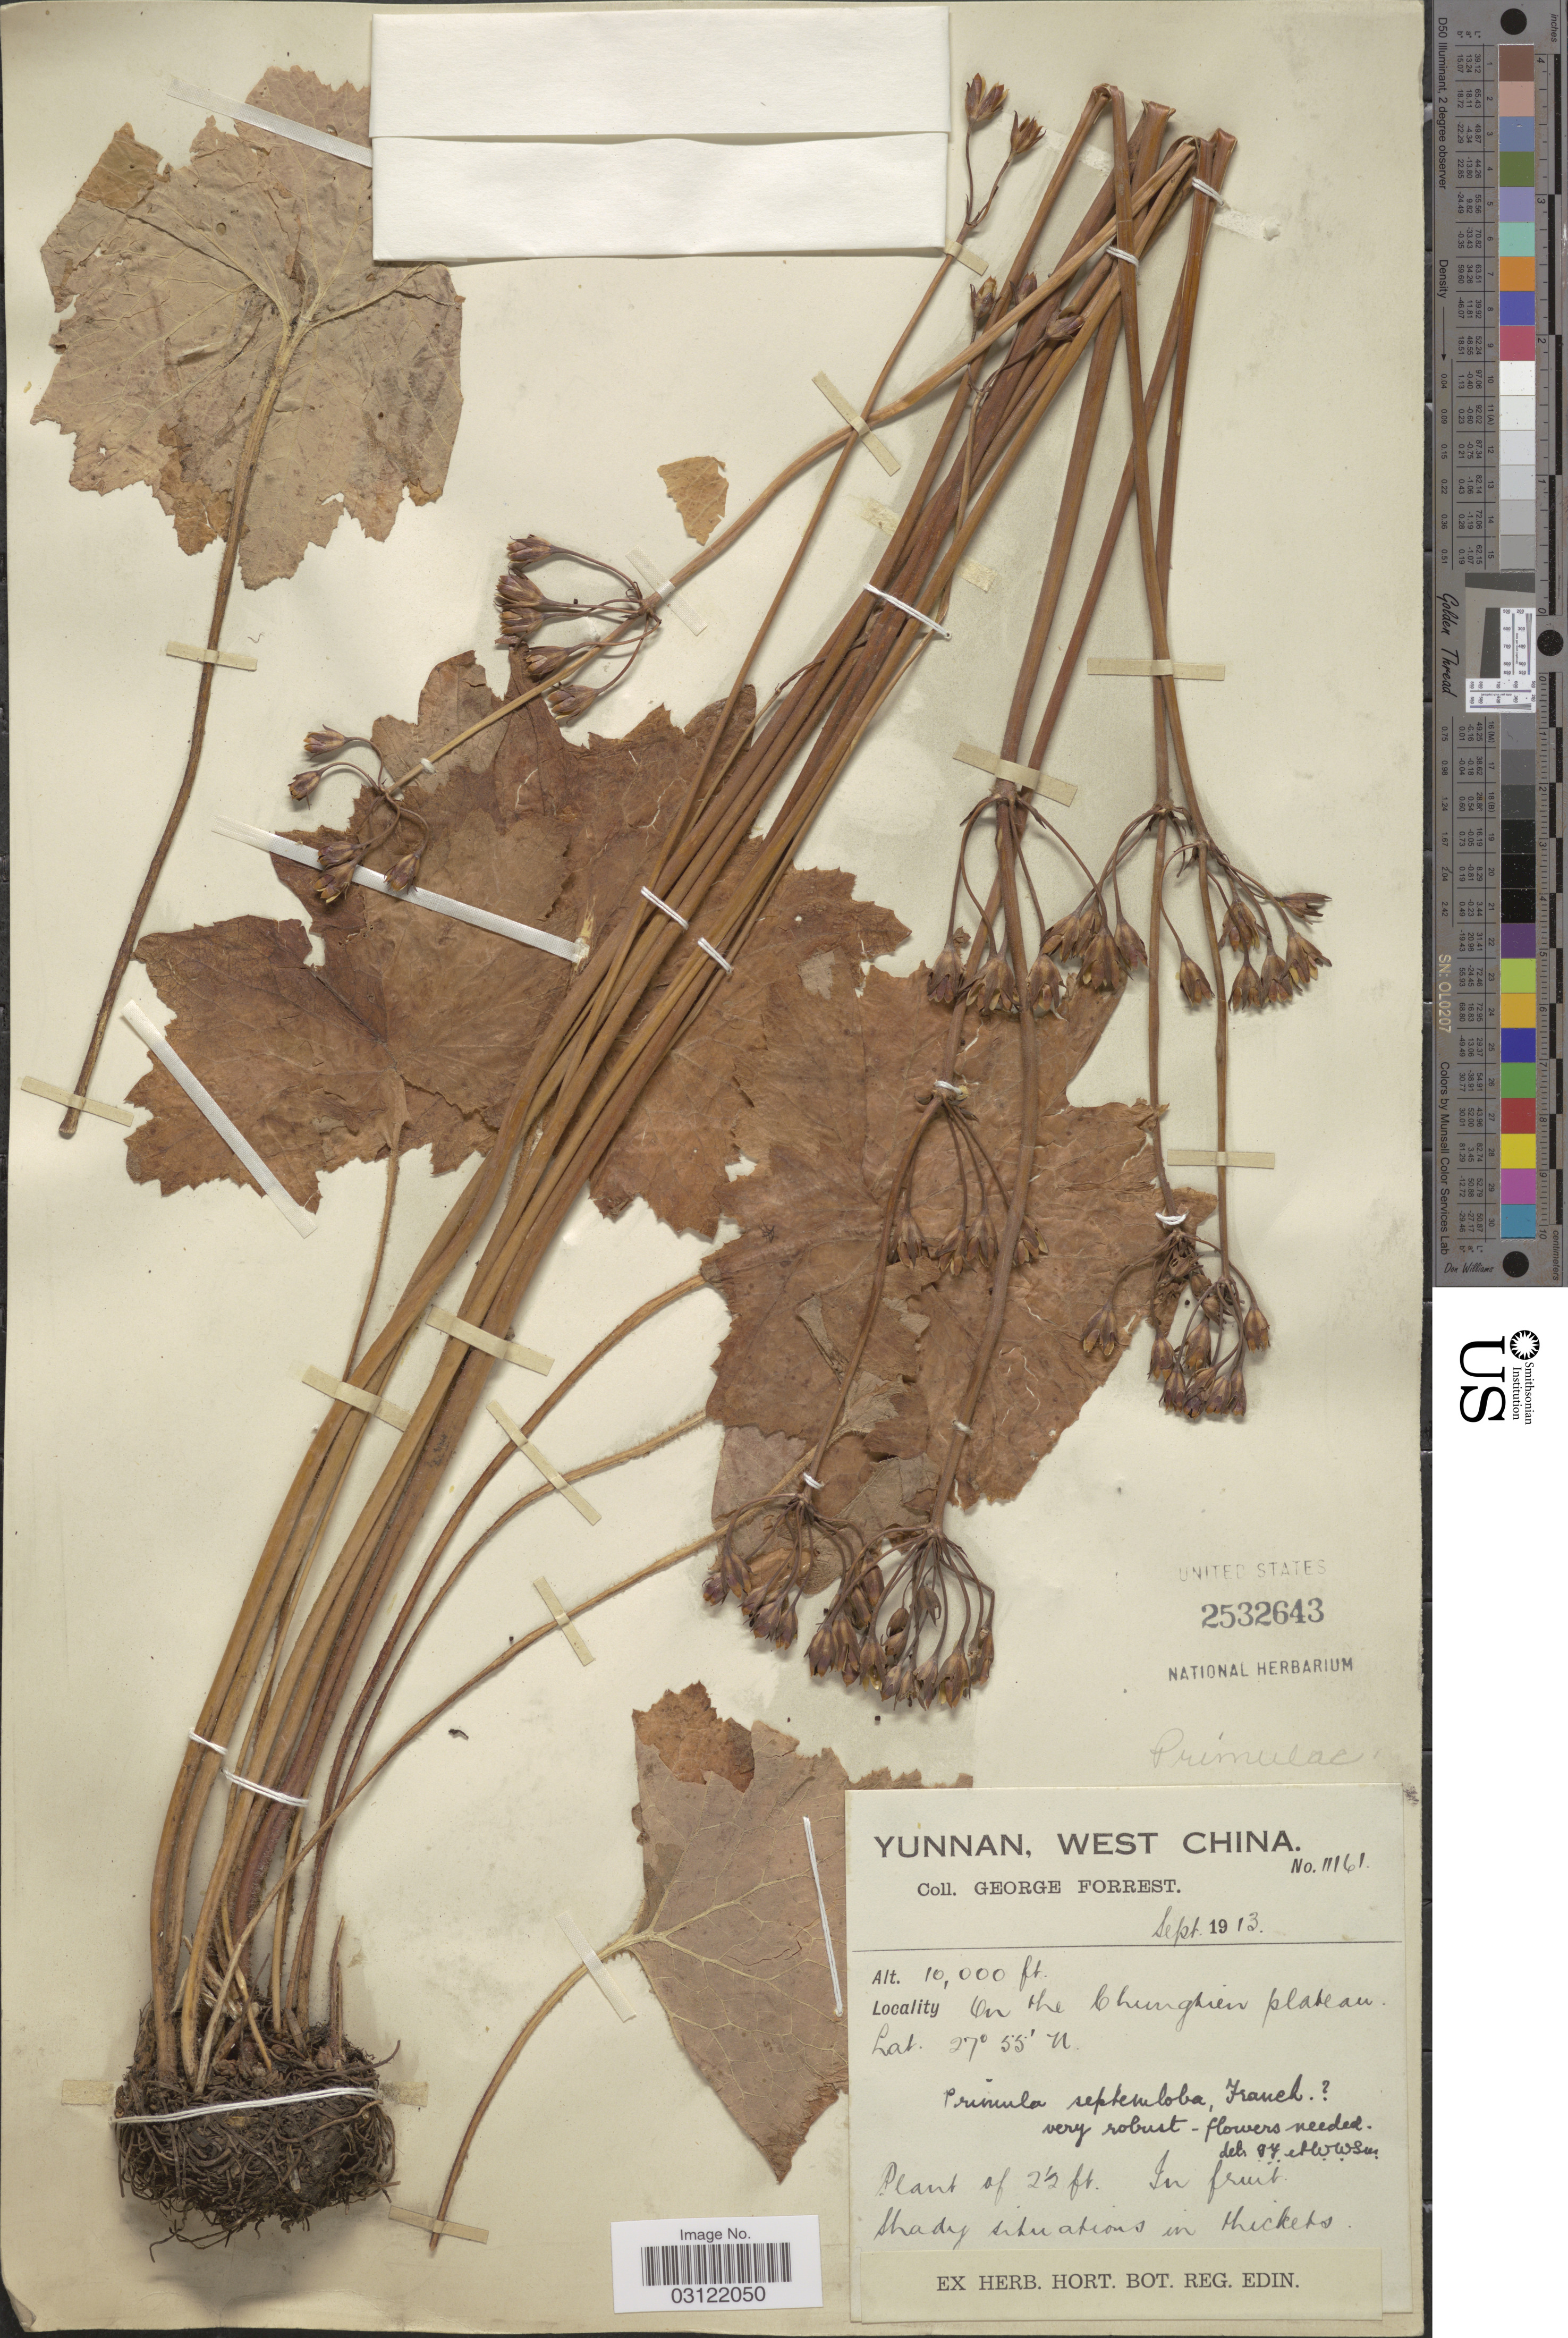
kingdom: Plantae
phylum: Tracheophyta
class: Magnoliopsida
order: Ericales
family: Primulaceae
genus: Primula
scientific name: Primula septemloba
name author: Franch.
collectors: G. Forrest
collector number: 11161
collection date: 1913-09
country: China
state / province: Yunnan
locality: West China. On the Chunghien plateau.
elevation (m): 3048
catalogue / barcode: US 2532643